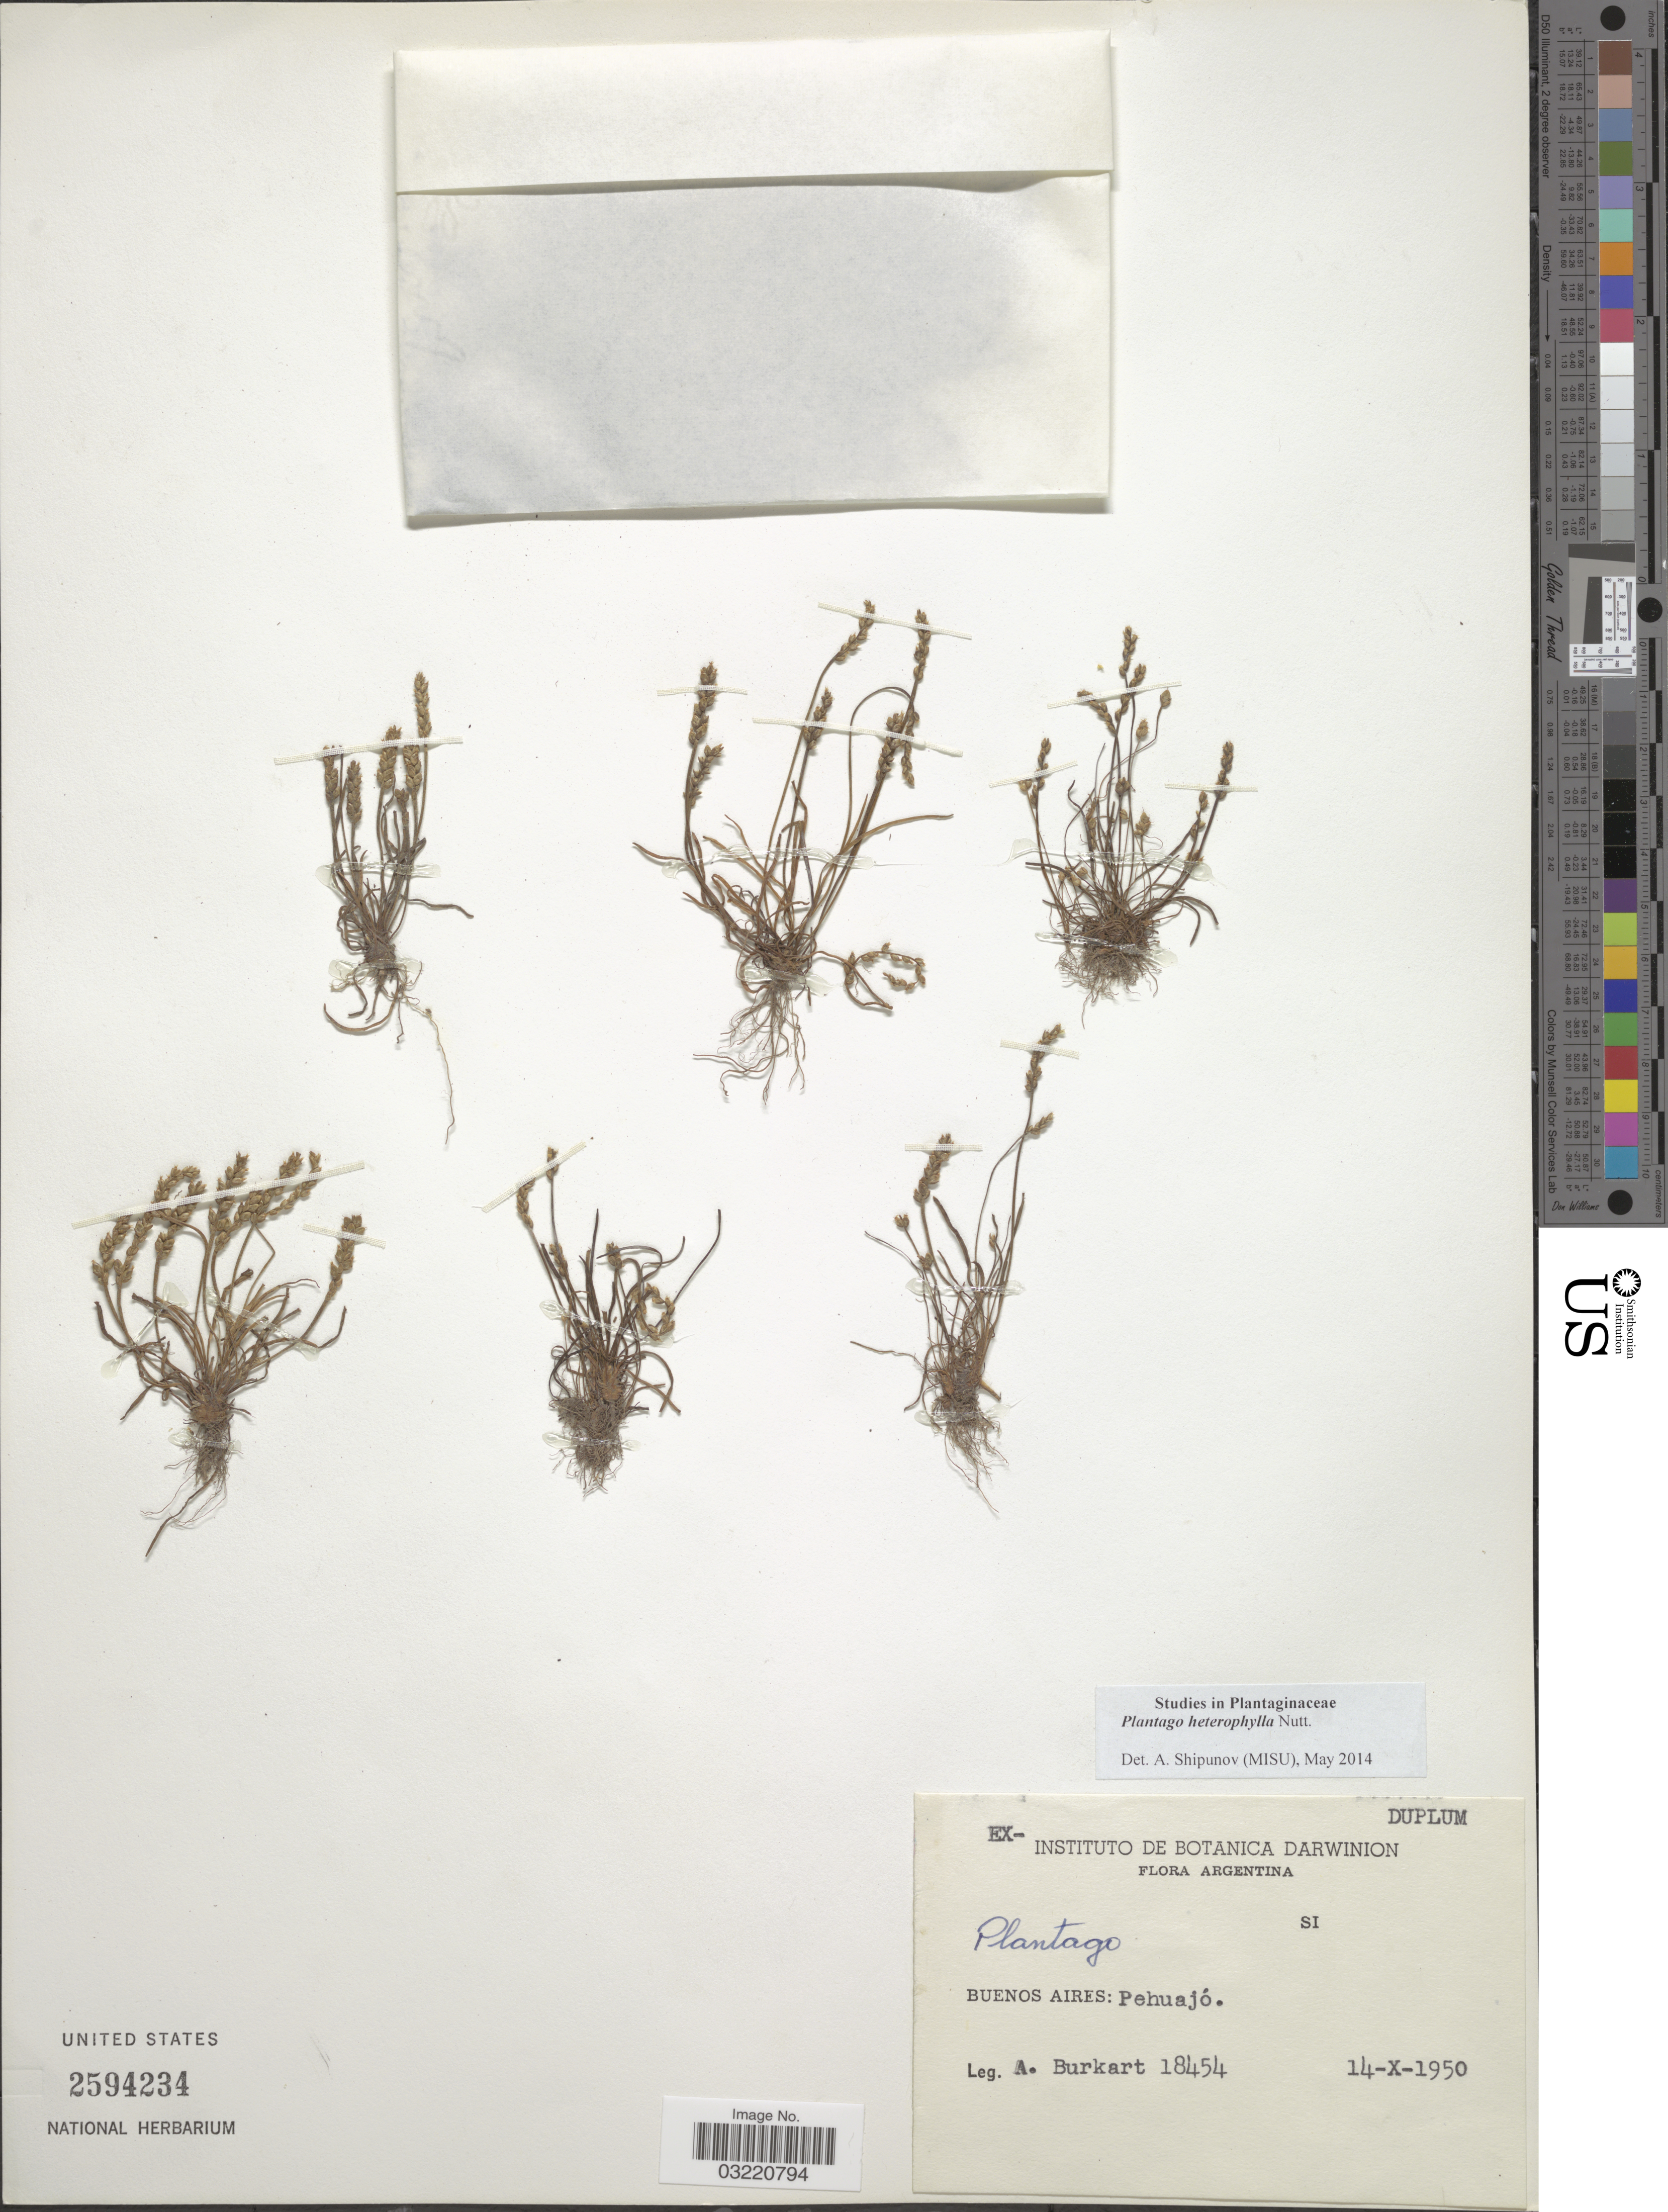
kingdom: Plantae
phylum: Tracheophyta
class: Magnoliopsida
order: Lamiales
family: Plantaginaceae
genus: Plantago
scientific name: Plantago heterophylla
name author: Nutt.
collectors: A. E. Burkart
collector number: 18454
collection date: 1950-10-14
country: Argentina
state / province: Buenos Aires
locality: Pehuajó.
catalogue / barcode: US 2594234